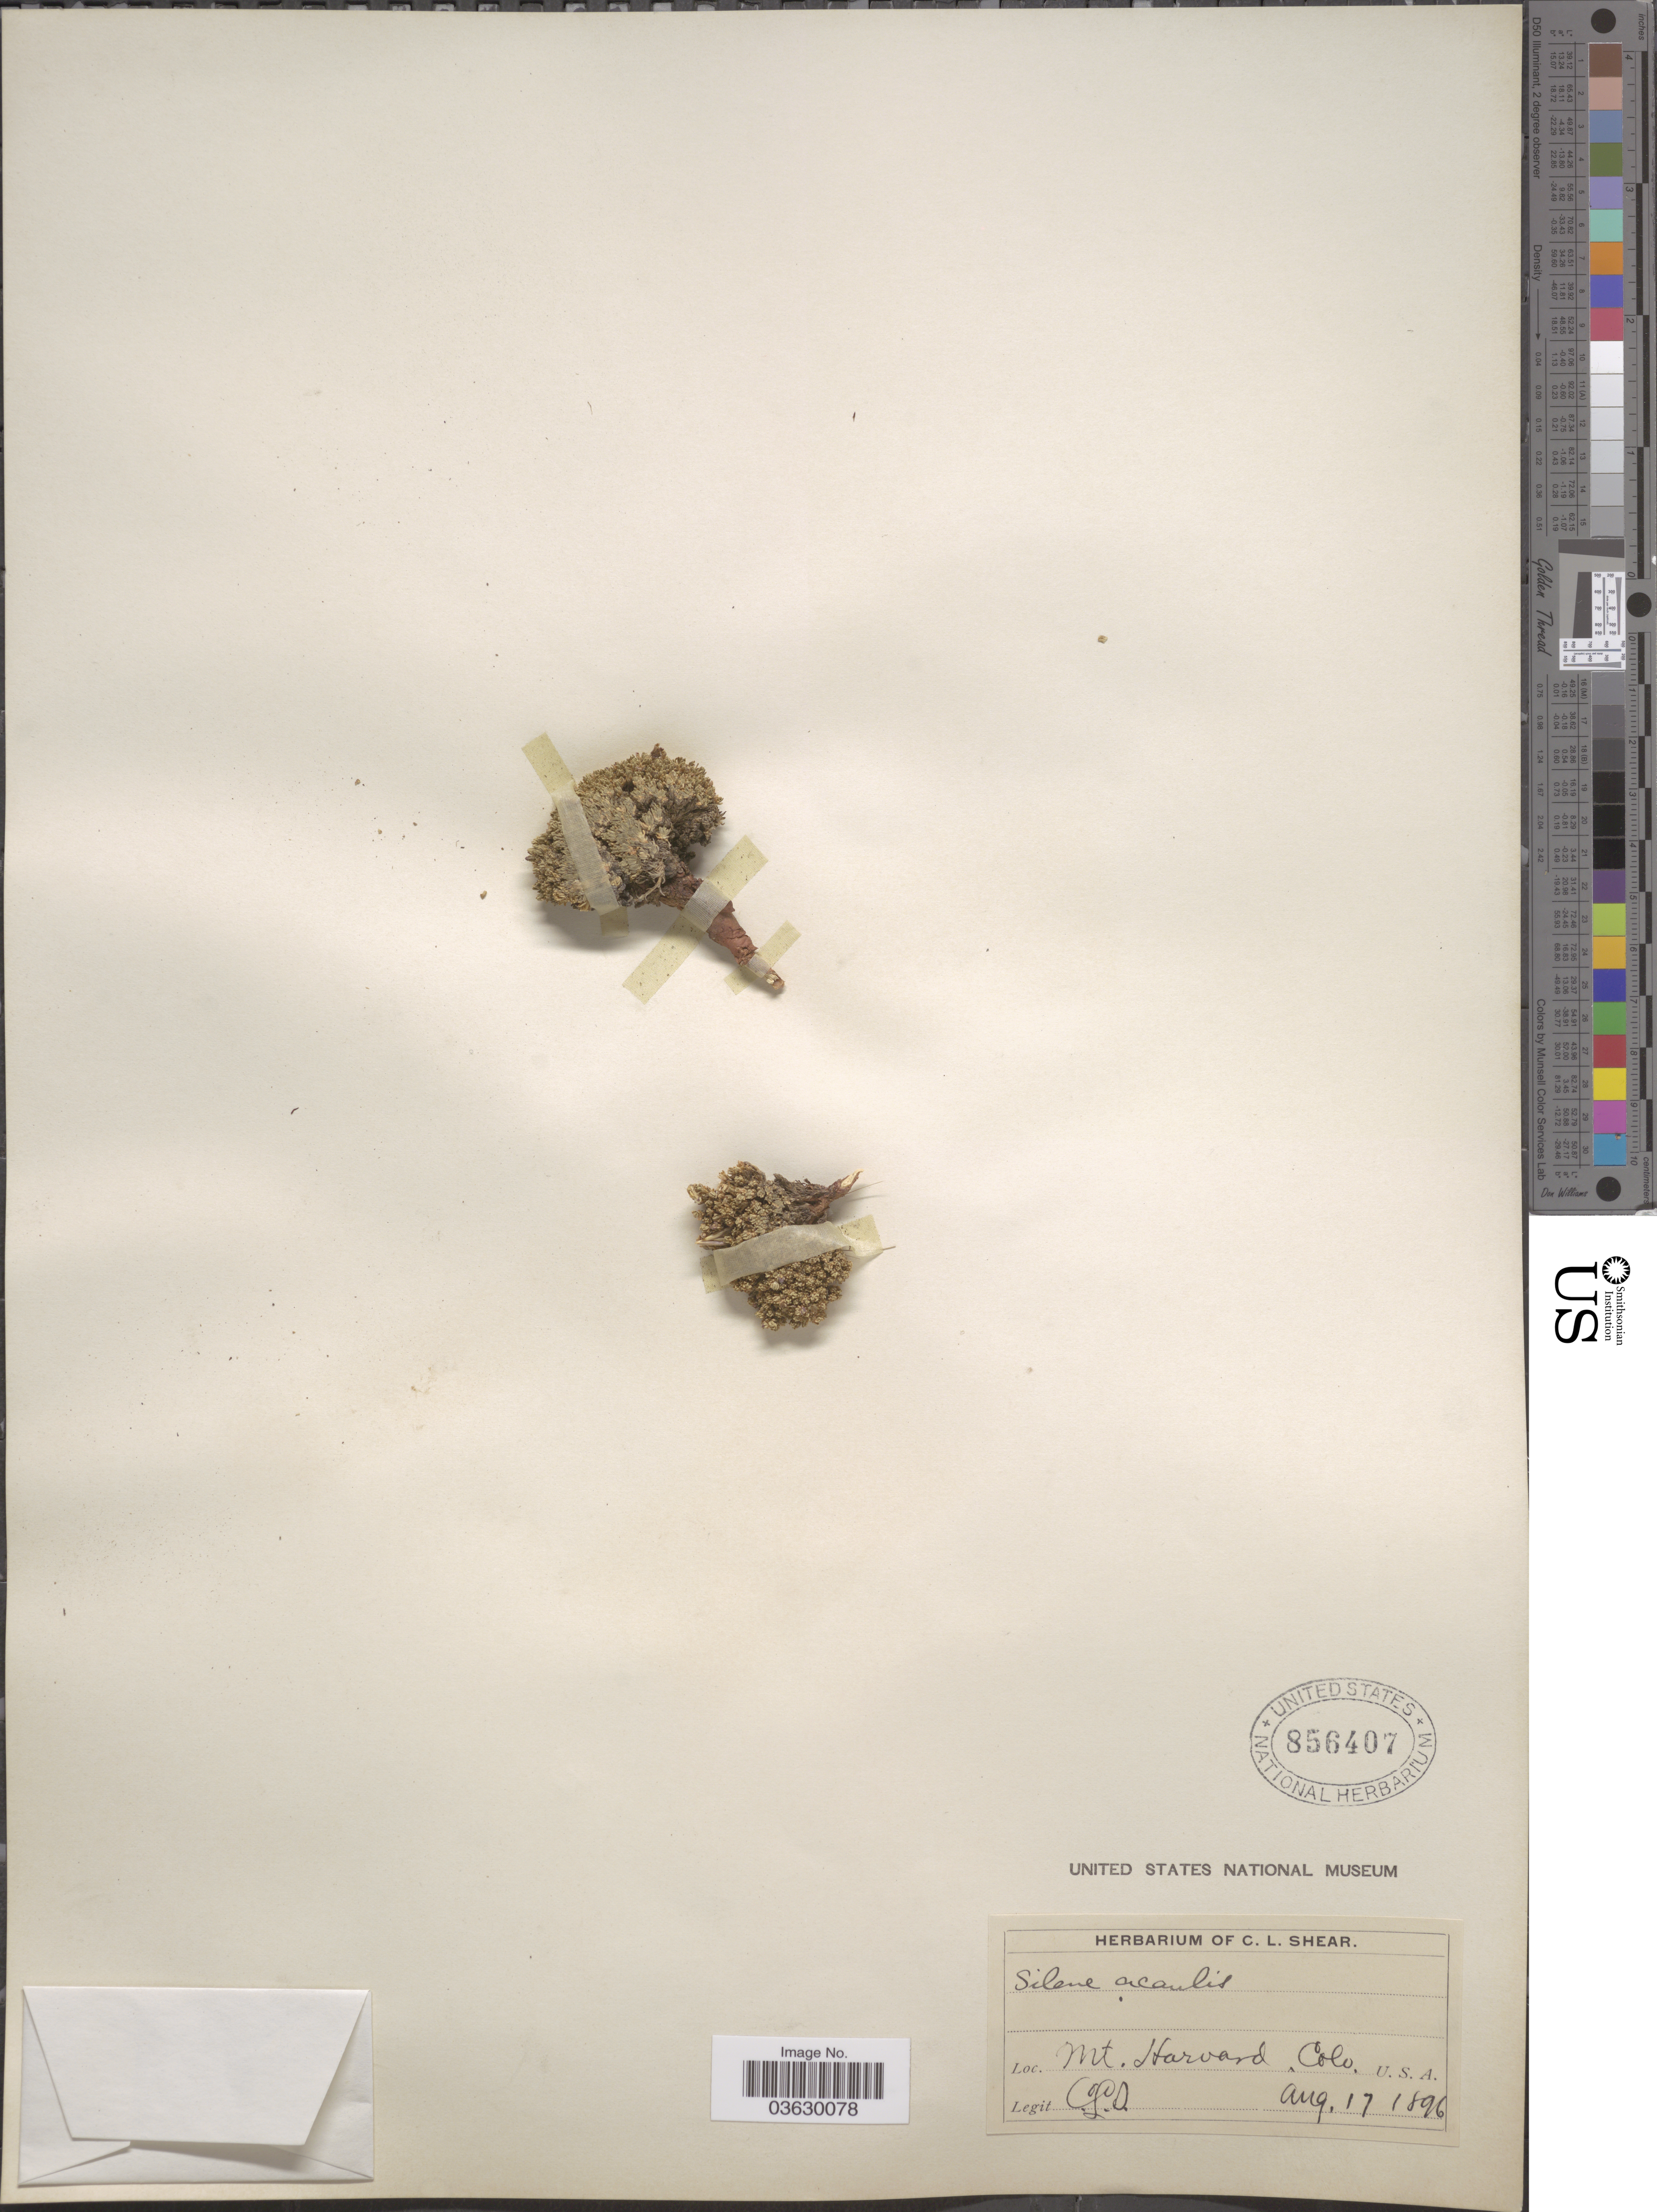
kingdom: Plantae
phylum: Tracheophyta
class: Magnoliopsida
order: Caryophyllales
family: Caryophyllaceae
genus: Silene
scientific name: Silene acaulis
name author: (L.) Jacq.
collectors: C. L. Shear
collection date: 1896-08-17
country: United States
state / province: Colorado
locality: Mt. Harvard. U.S.A.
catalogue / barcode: US 856407